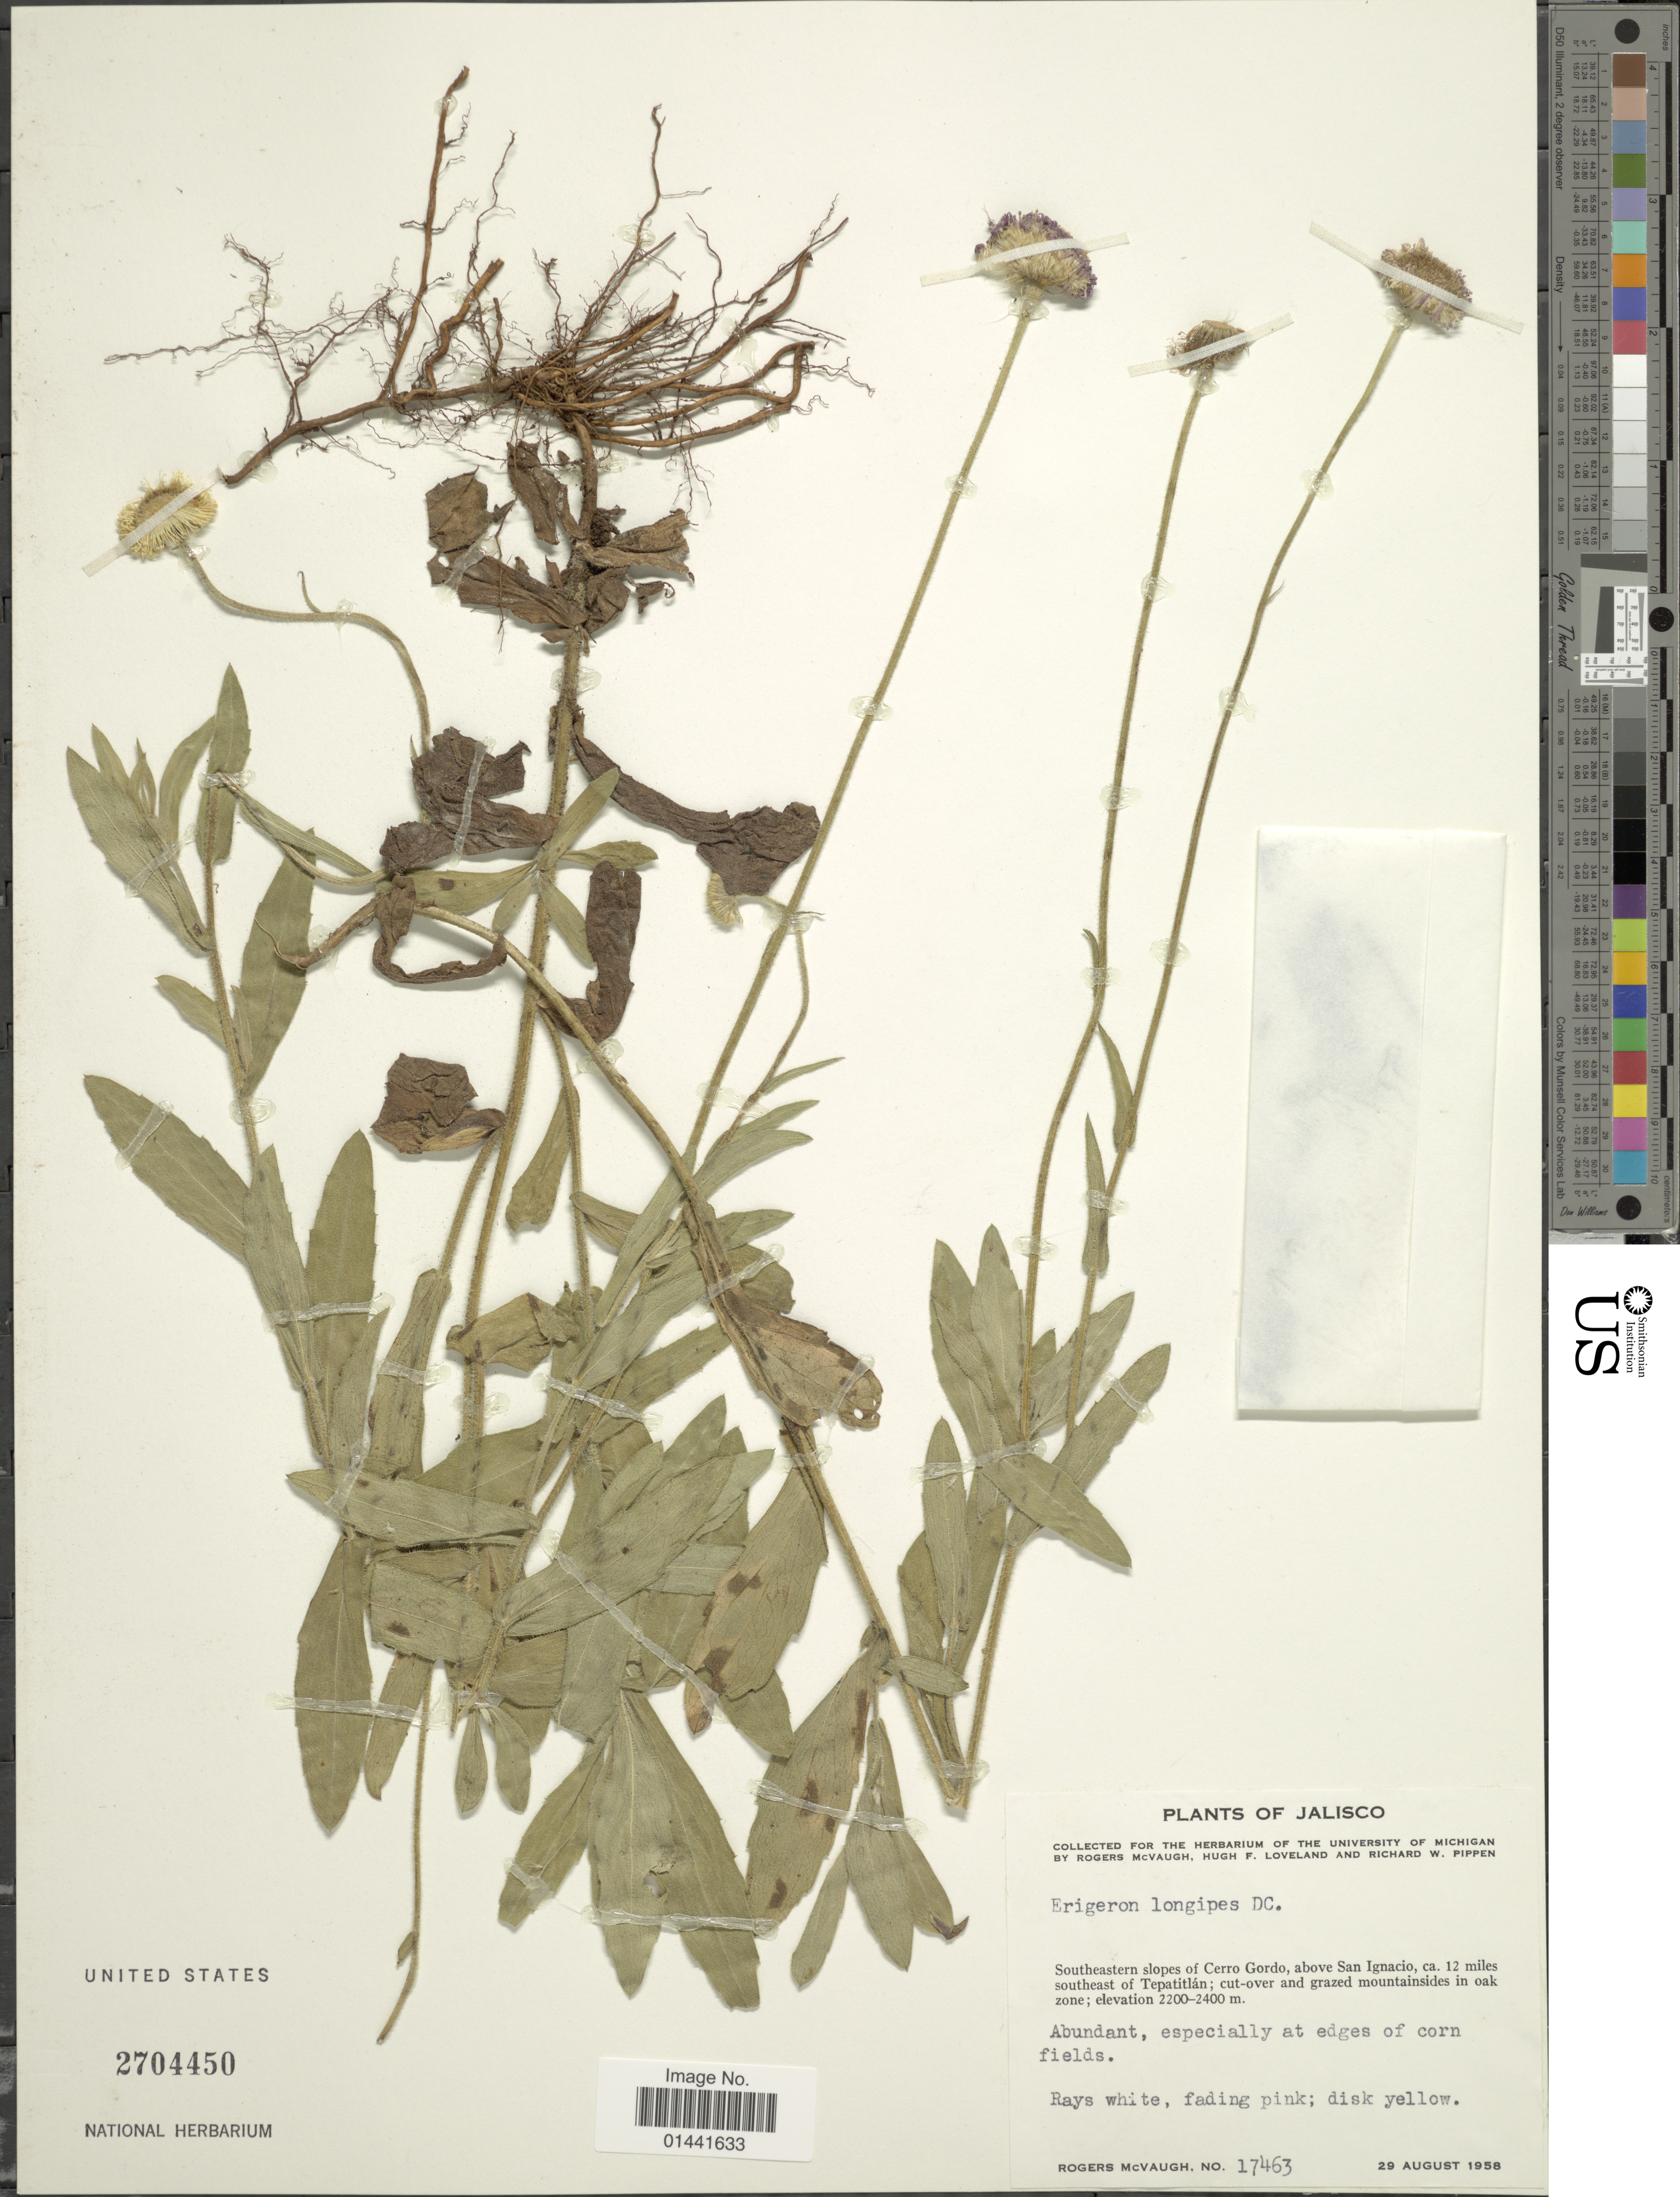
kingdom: Plantae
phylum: Tracheophyta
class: Magnoliopsida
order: Asterales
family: Asteraceae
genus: Erigeron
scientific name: Erigeron longipes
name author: DC.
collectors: R. McVaugh & R. W. Pippen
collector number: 17463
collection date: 1958-08-29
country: Mexico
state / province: Jalisco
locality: Southeastern slopes of Cerro Gordo, above San Ignacio, ca. 12 miles southeast of Tepatitlán; cut-over and grazed mountains in oak zone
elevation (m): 2200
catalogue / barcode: US 2704450